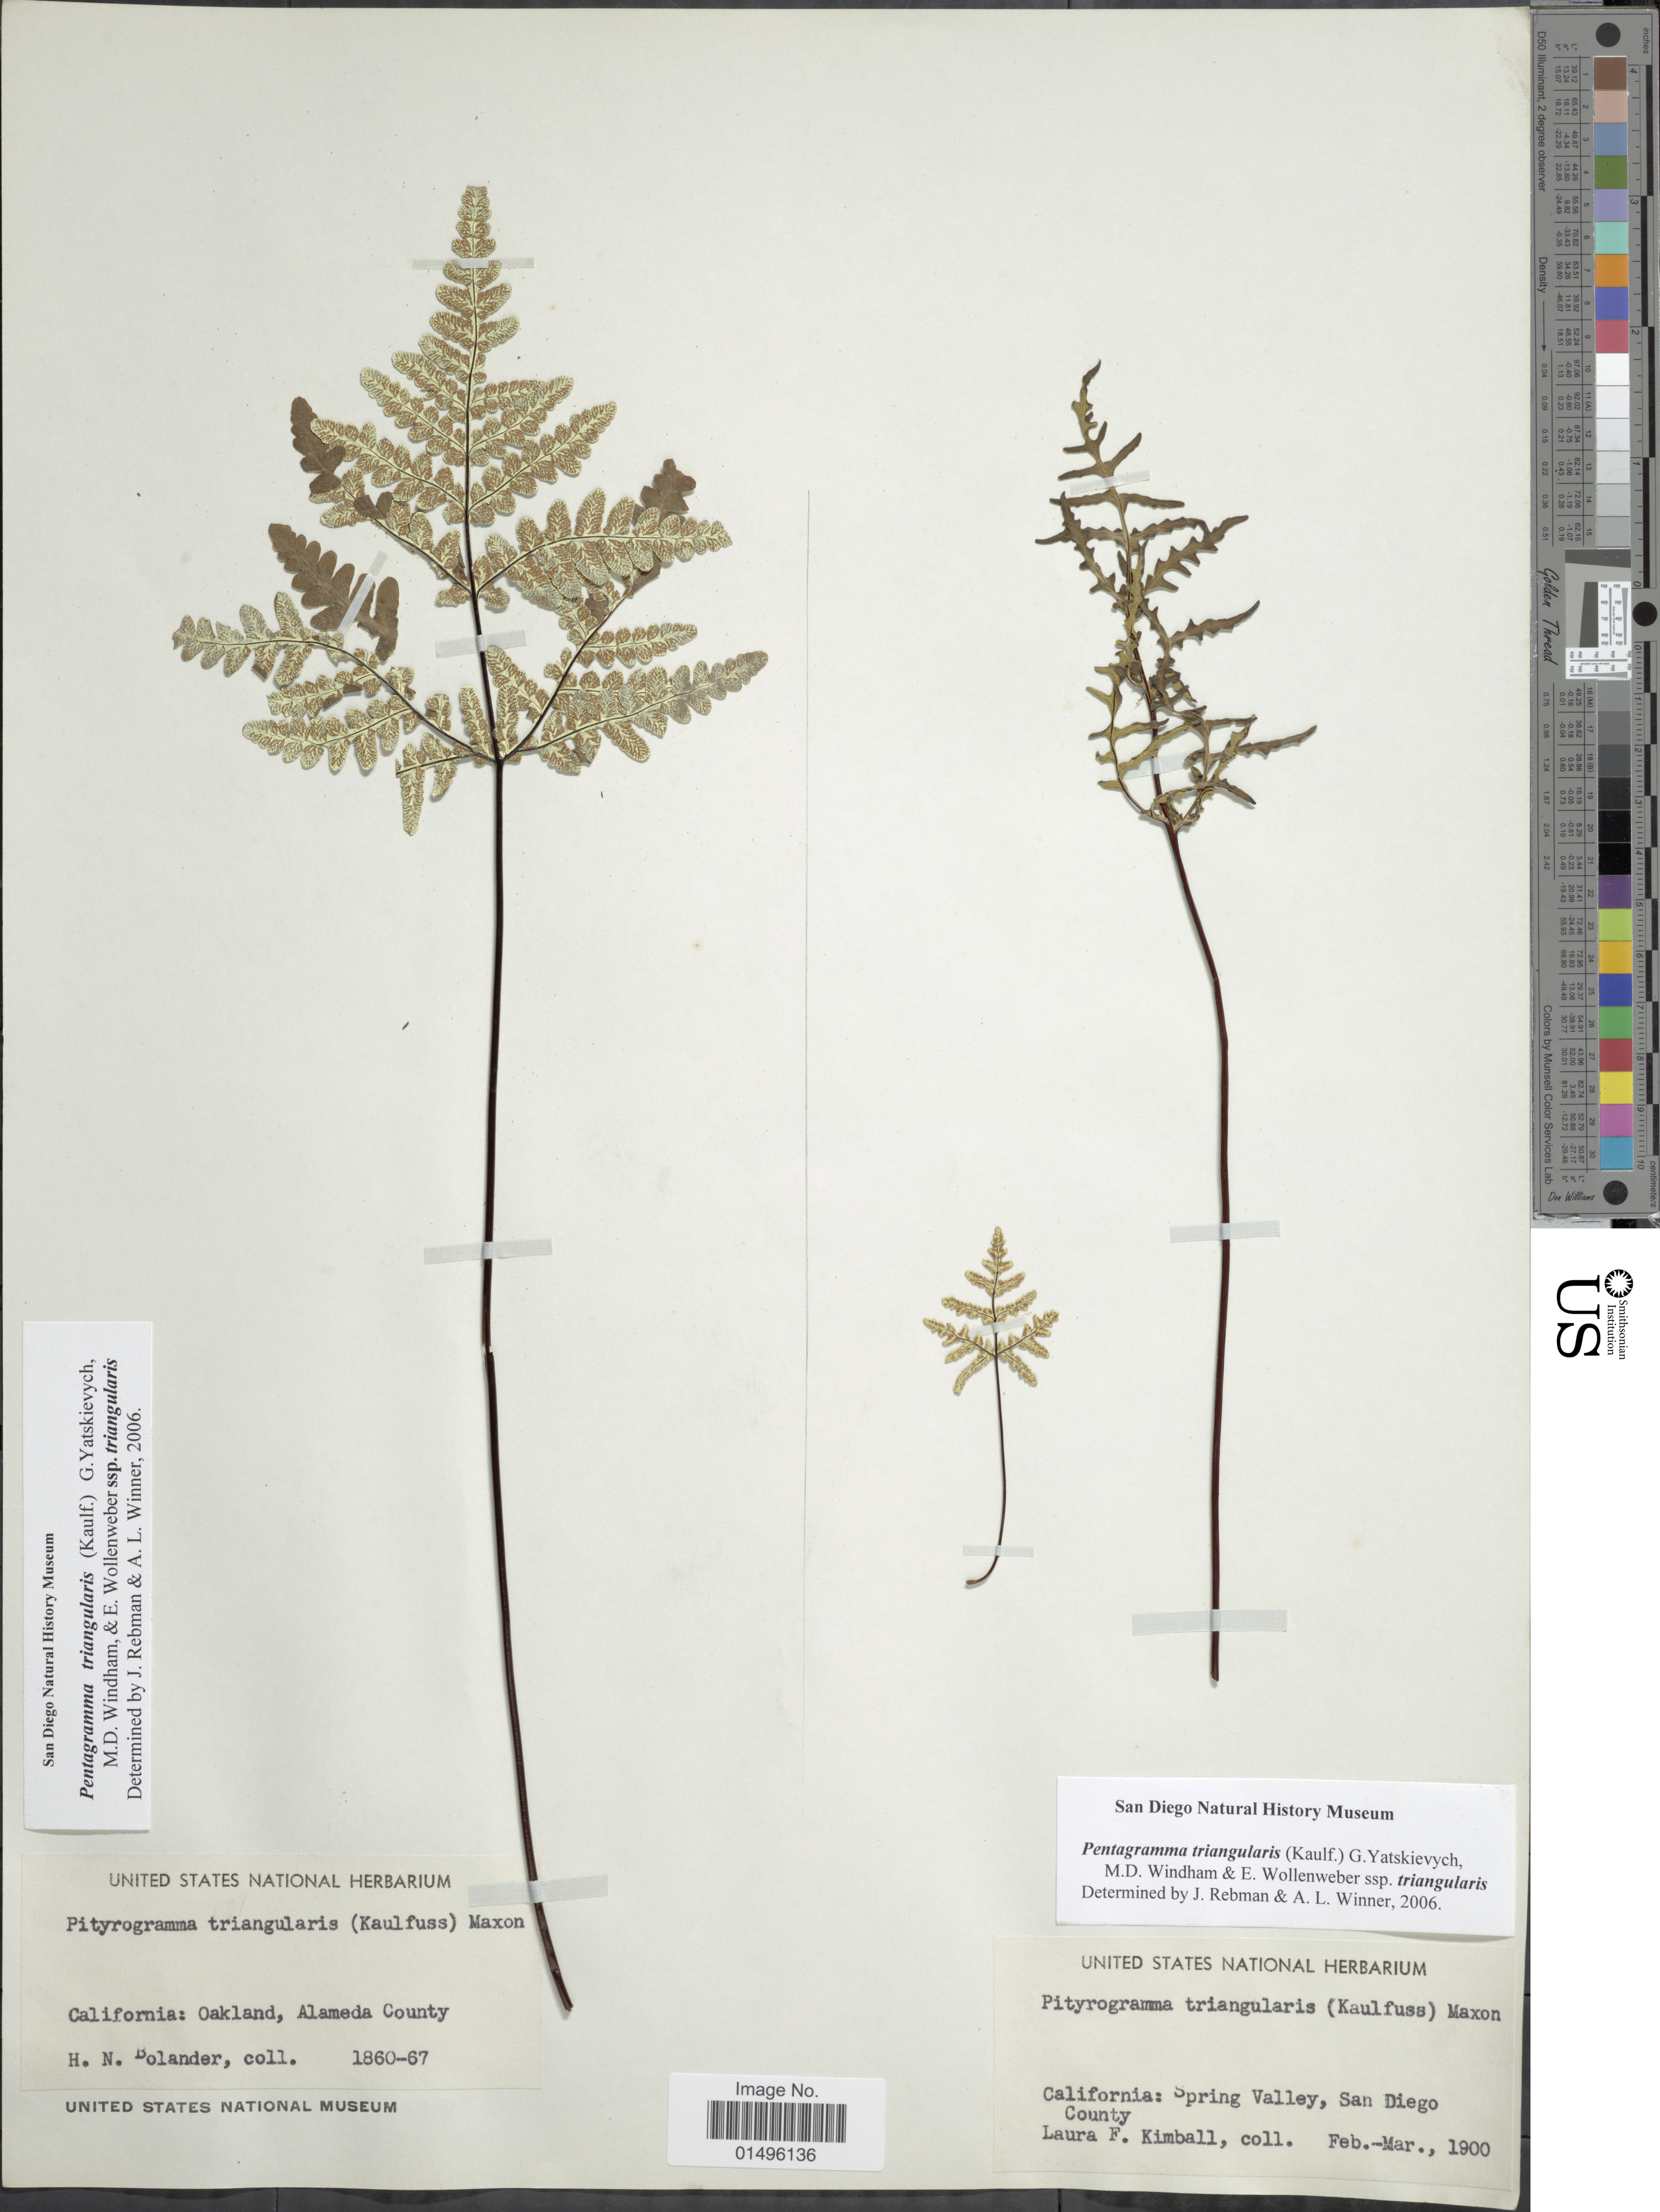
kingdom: Plantae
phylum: Tracheophyta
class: Polypodiopsida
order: Polypodiales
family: Pteridaceae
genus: Pentagramma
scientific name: Pentagramma triangularis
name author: (Kaulf.) Yatsk. et al.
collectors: H. Bolander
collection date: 1860/1867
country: United States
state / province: California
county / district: Alameda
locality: California, Oakland, Alameda County.